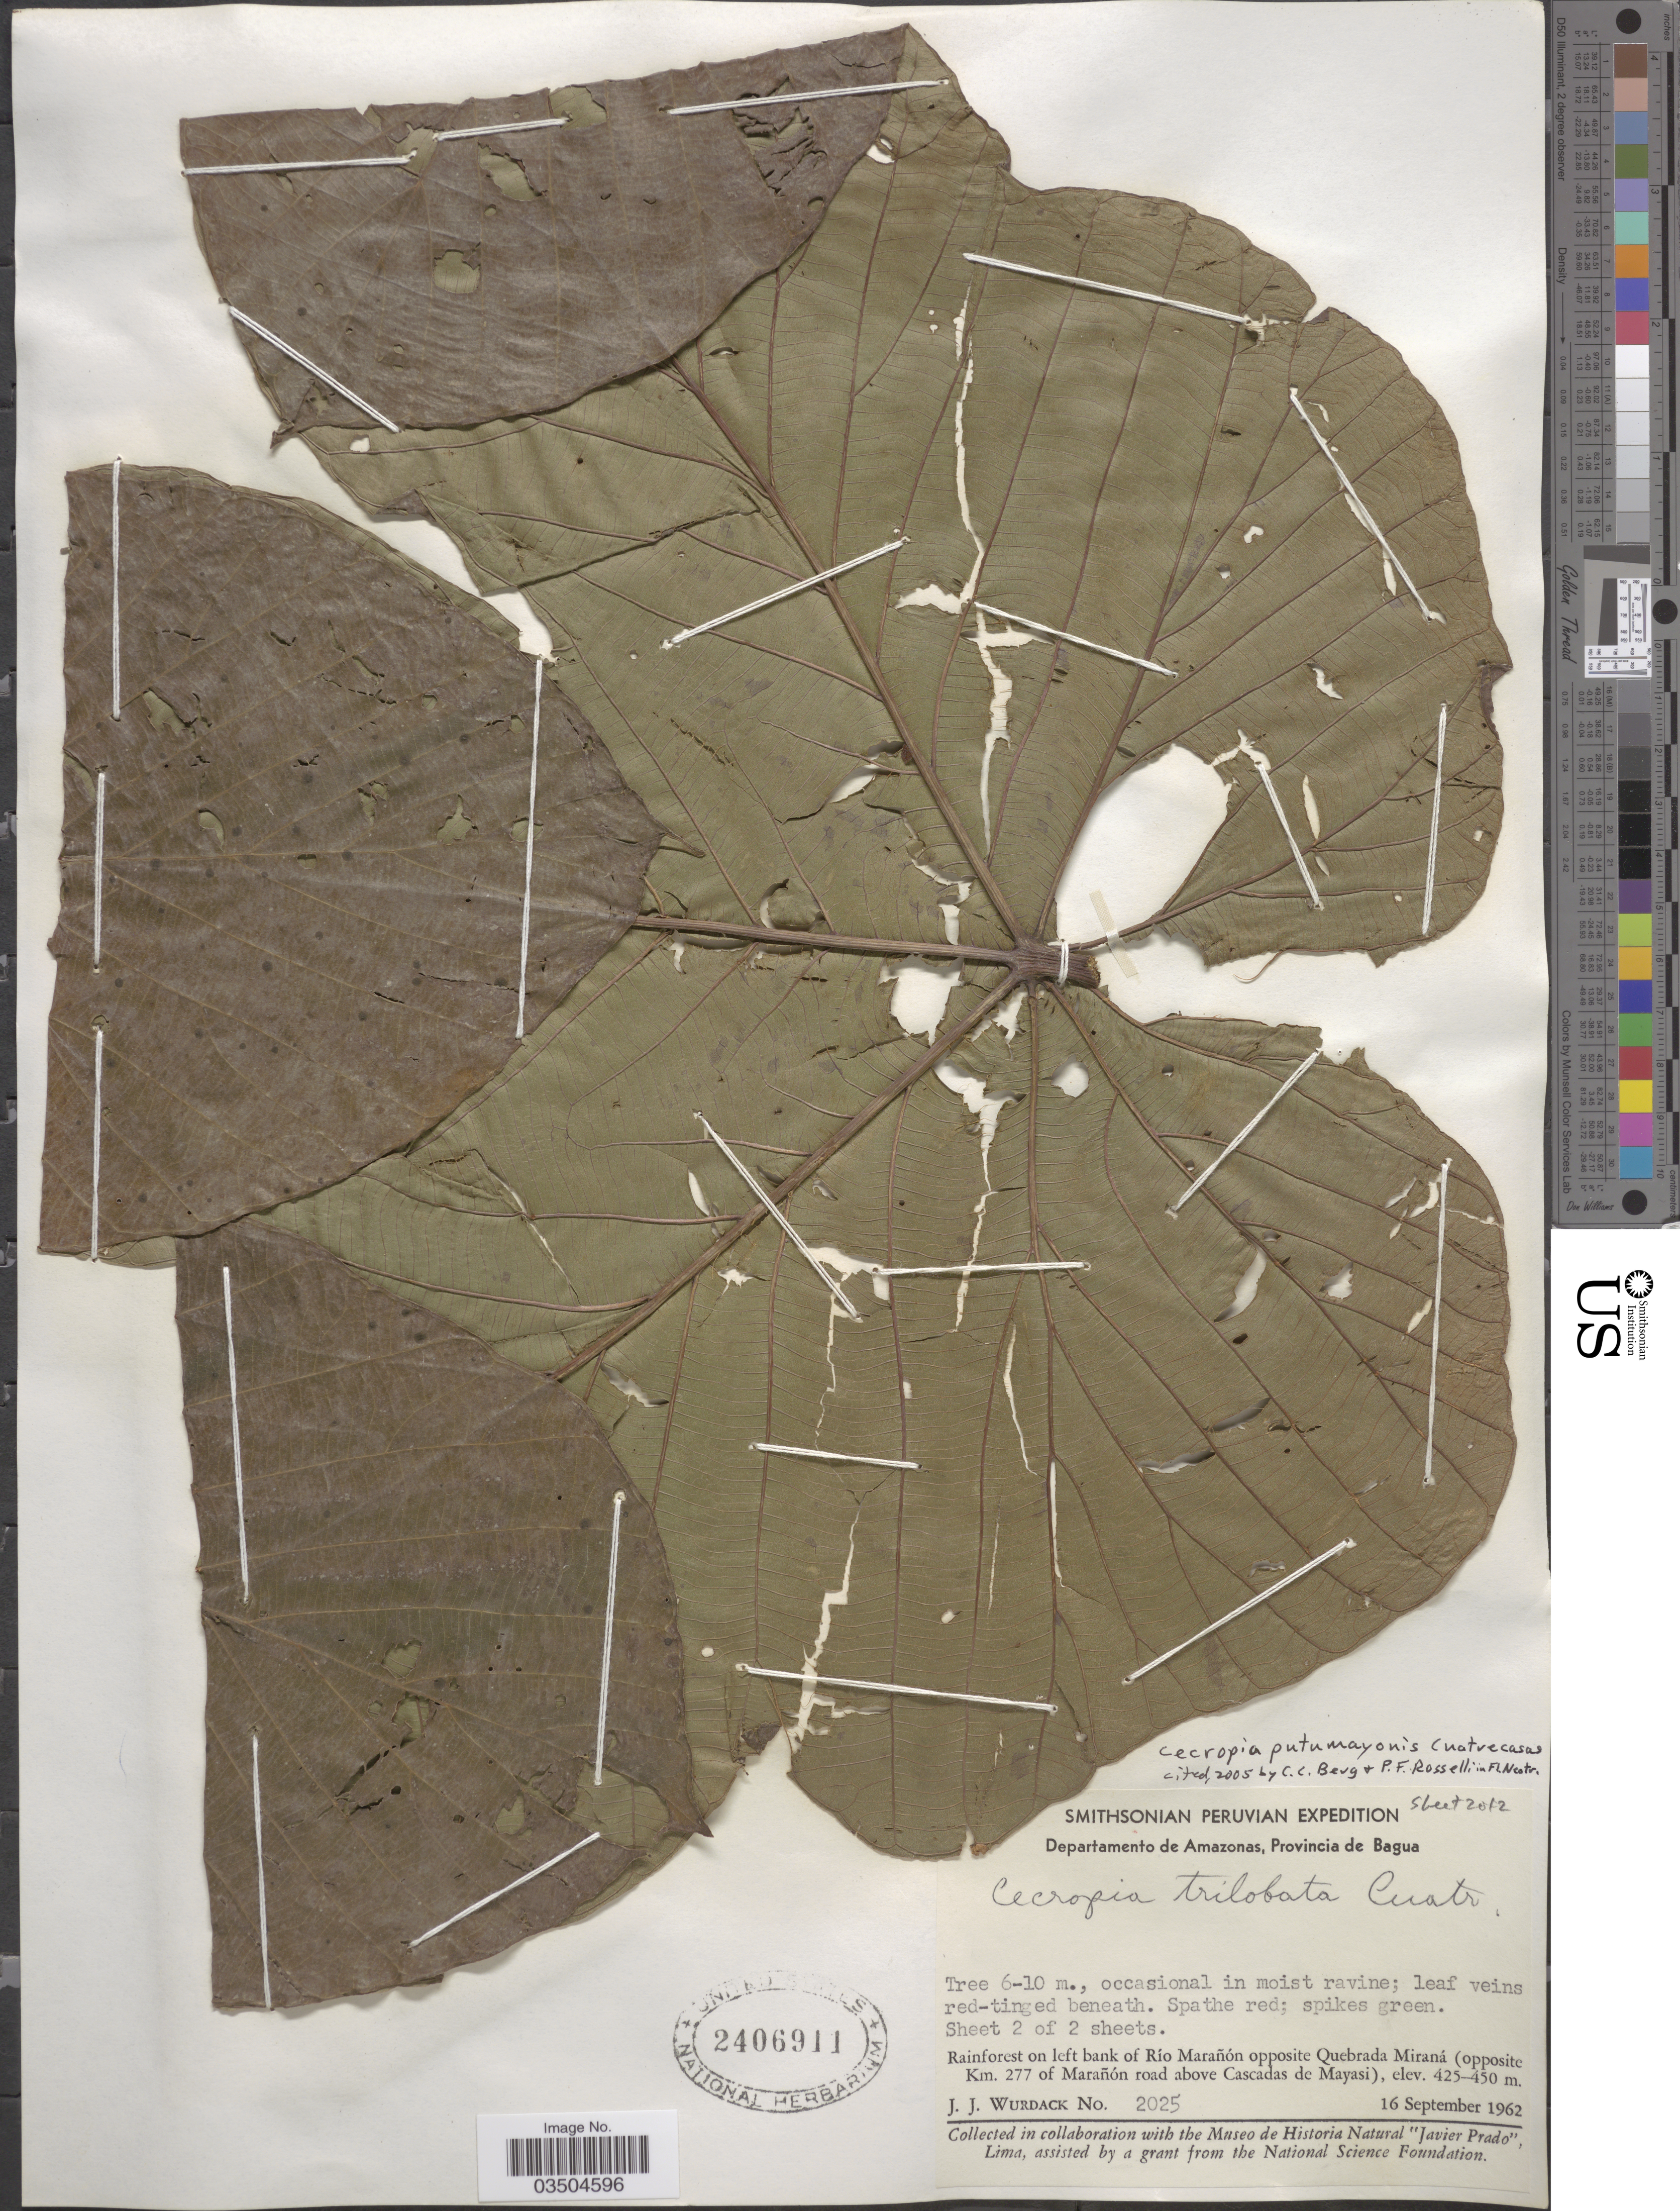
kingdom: Plantae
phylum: Tracheophyta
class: Magnoliopsida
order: Rosales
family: Urticaceae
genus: Cecropia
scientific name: Cecropia putumayonis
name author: Cuatrec.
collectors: J. J. Wurdack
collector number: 2025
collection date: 1962-09-16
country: Peru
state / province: Amazonas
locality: Departamento de Amazonas, Provincia de Bagua. Rainforest on left bank of Río Marañón opposite Quebrada Miraná (opposite Km. 277 of Marañón road above Cascadas de Mayasi).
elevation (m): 425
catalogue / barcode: US 2406911